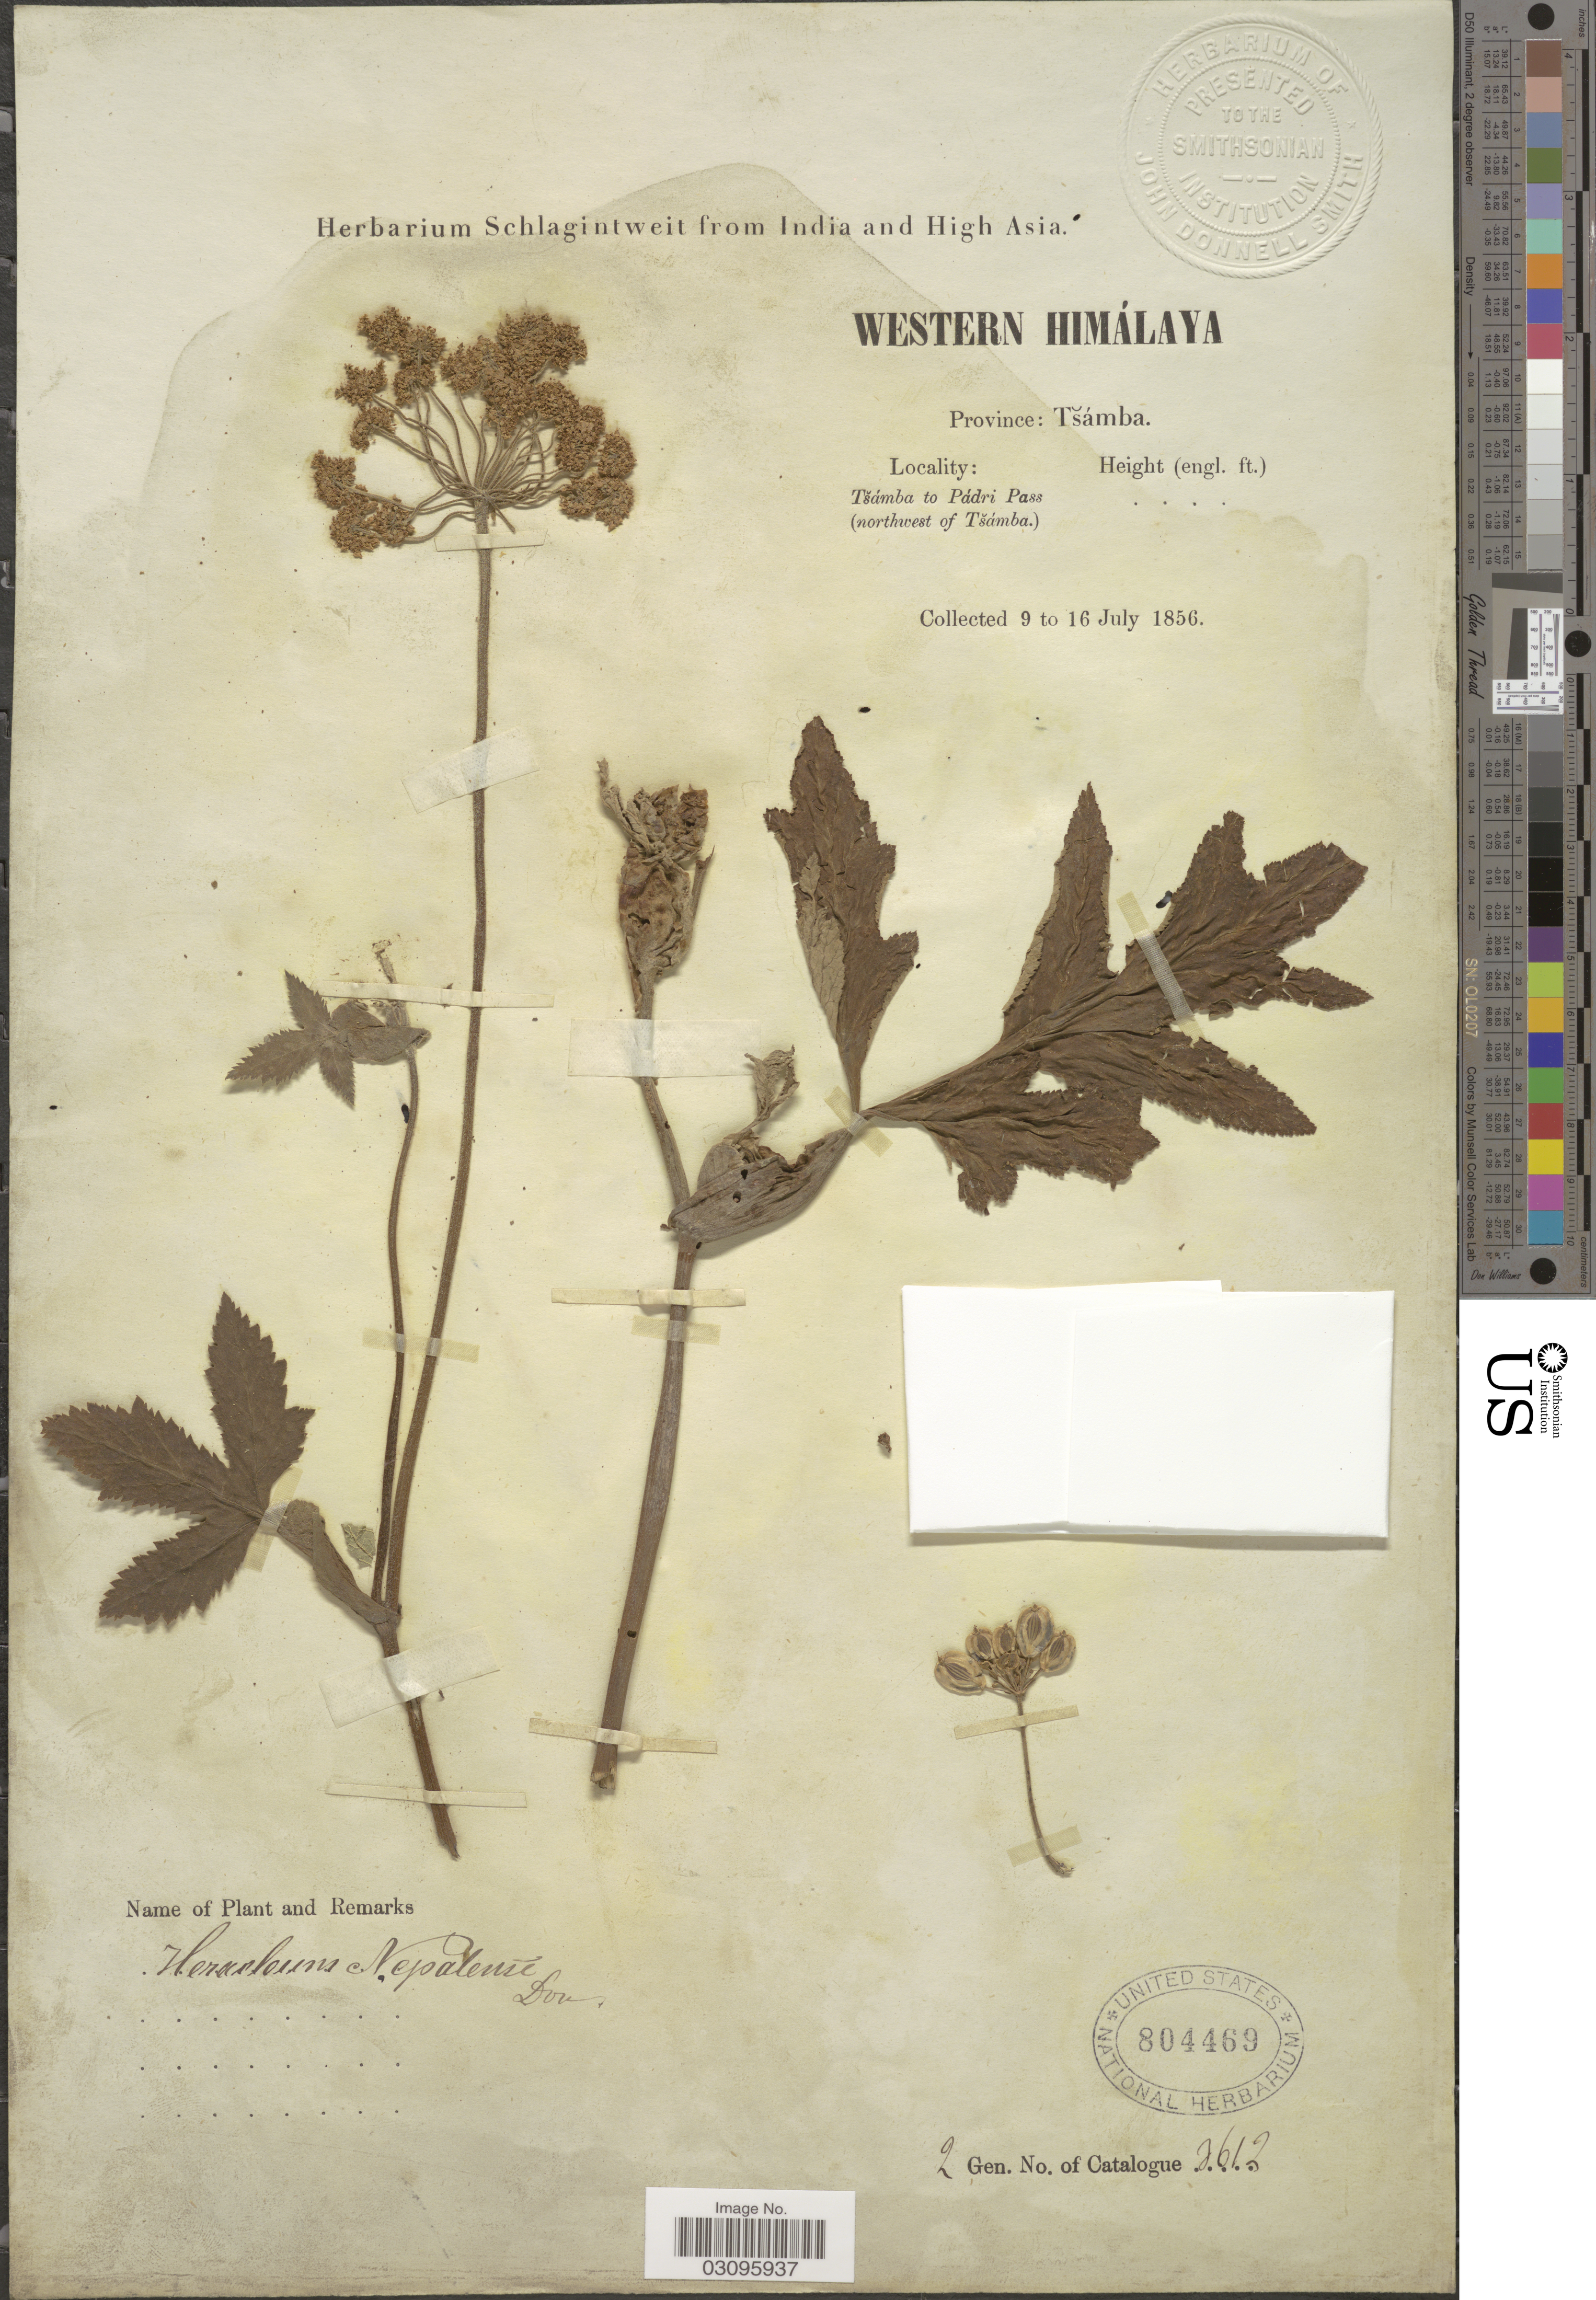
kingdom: Plantae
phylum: Tracheophyta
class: Magnoliopsida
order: Apiales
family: Apiaceae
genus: Heracleum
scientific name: Heracleum nepalense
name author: D. Don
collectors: ex herb. Schlagintweit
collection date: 1856-07-09/1856-07-16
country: India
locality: Western Himálaya. Province: Tšámba. Tšámba to Pádri Pass (northwest of Tšámba.)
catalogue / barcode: US 804469